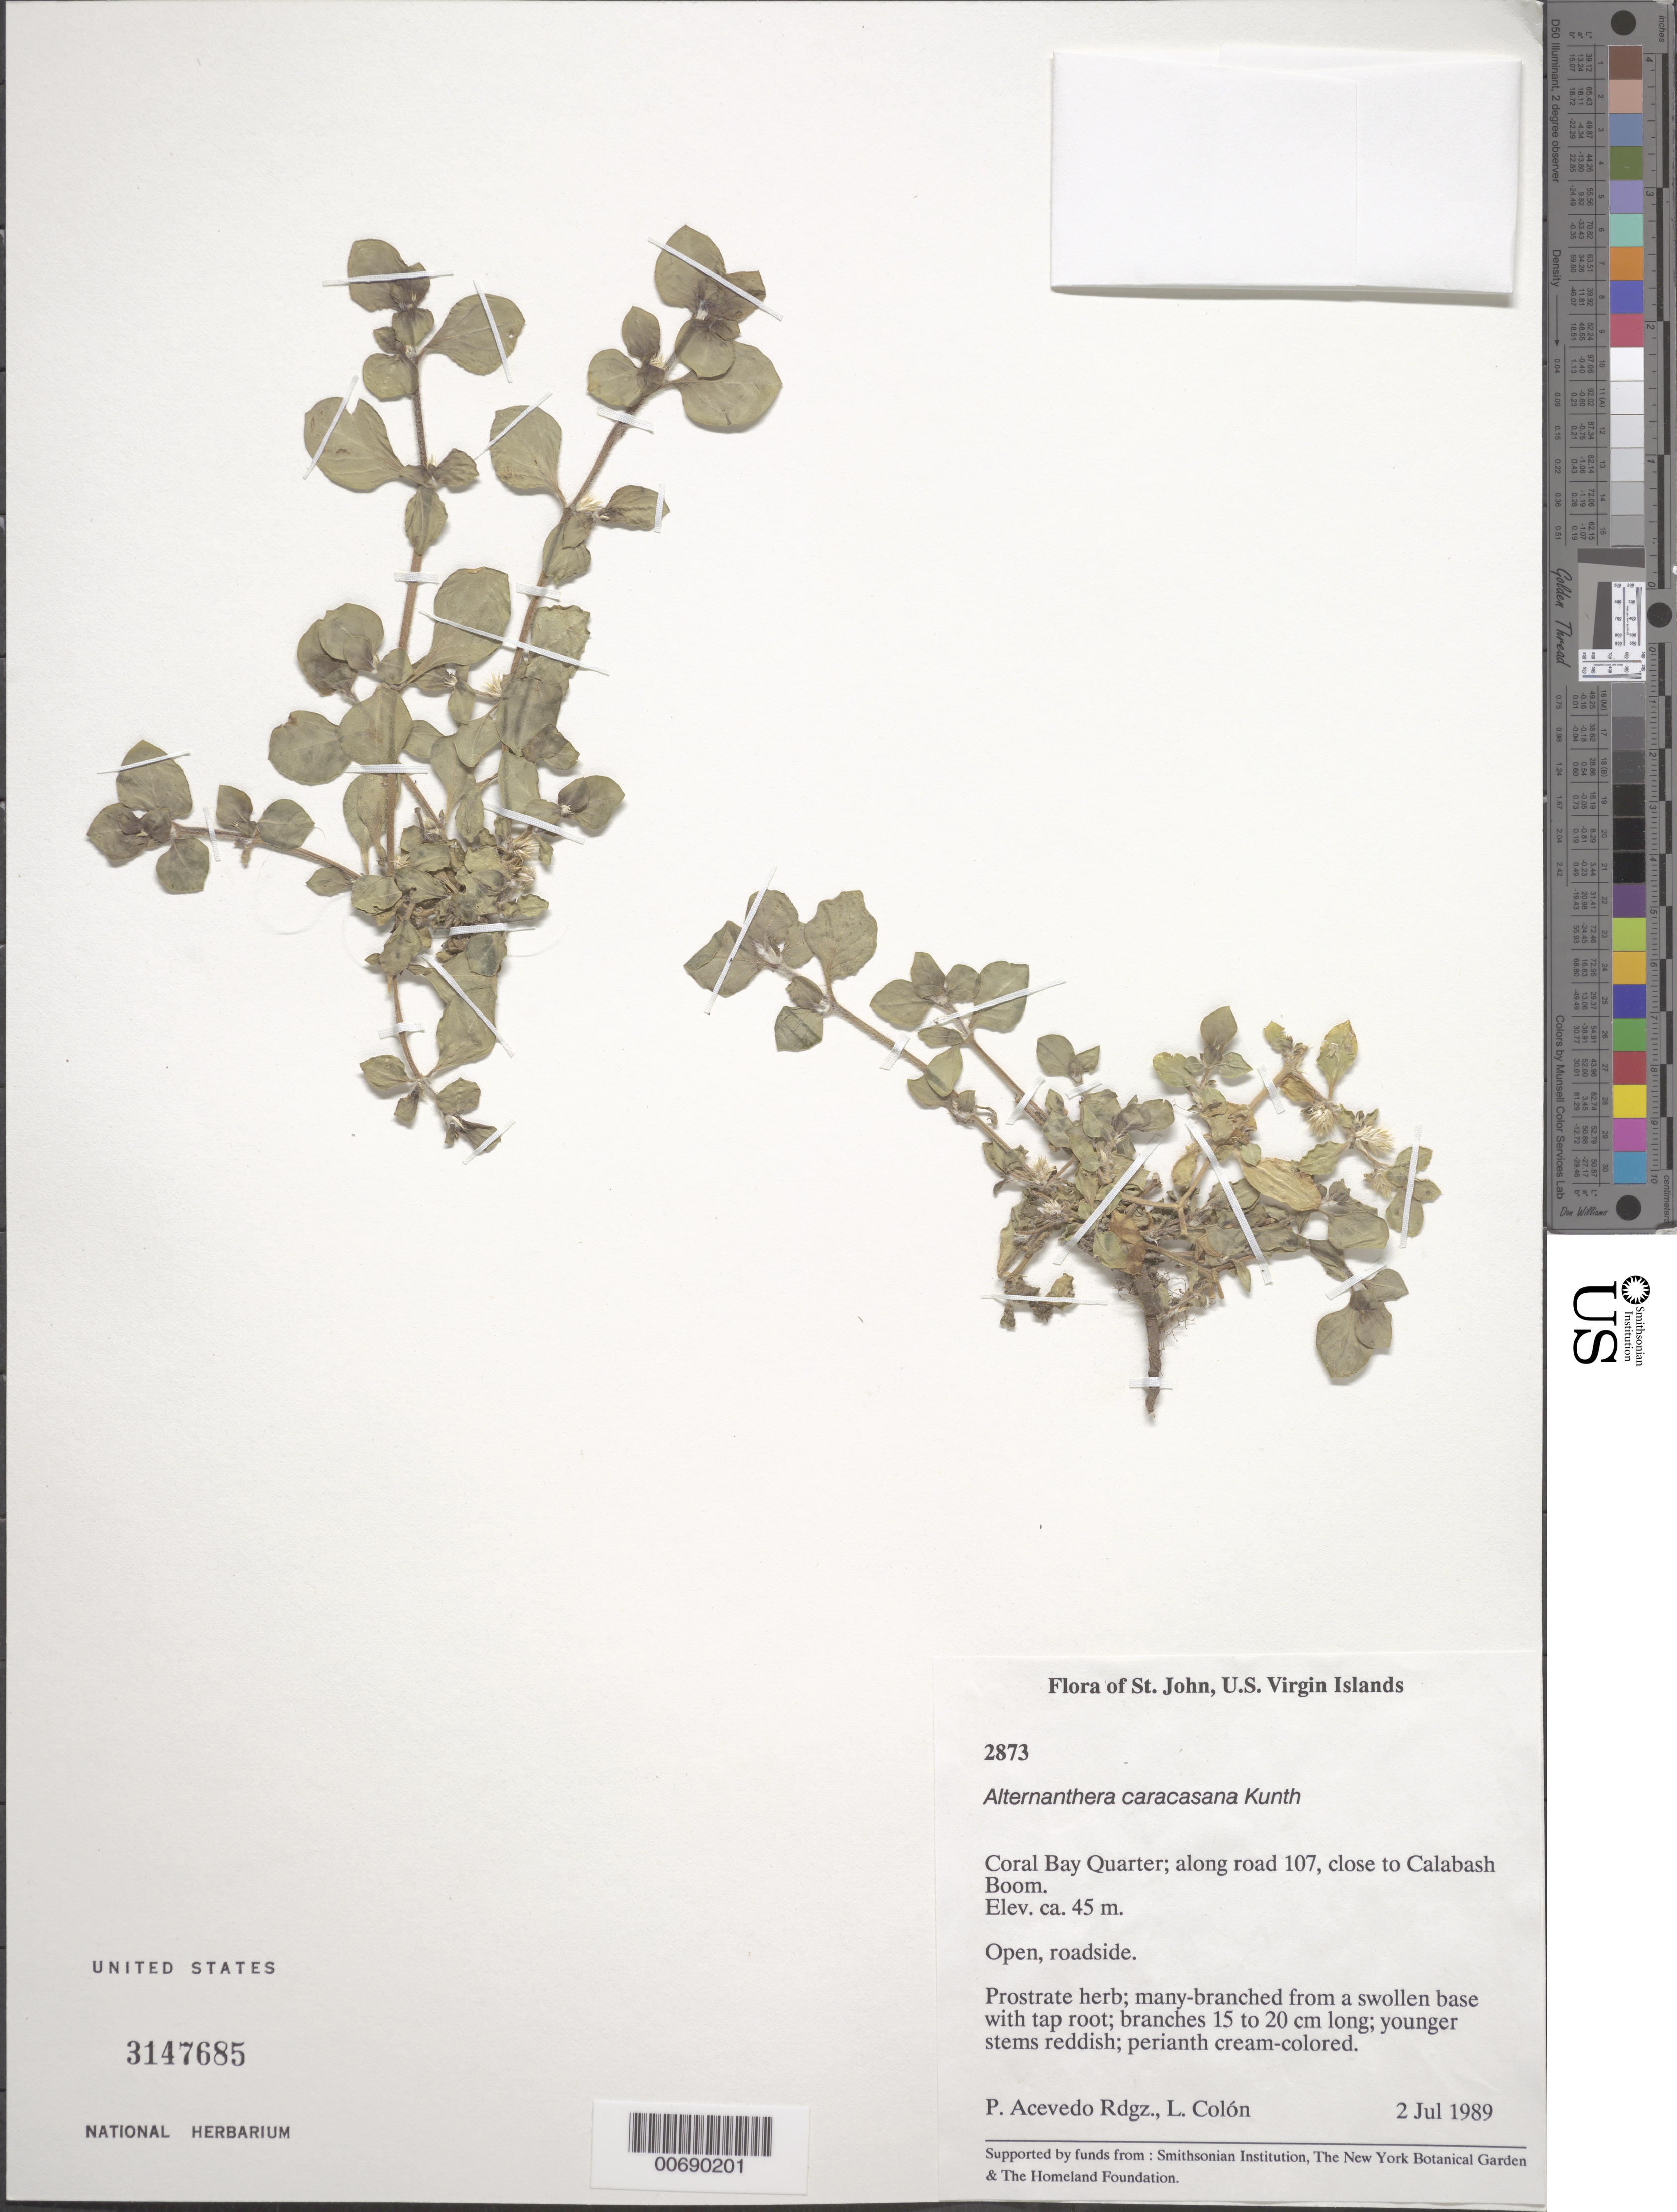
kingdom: Plantae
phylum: Tracheophyta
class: Magnoliopsida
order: Caryophyllales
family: Amaranthaceae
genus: Alternanthera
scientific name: Alternanthera caracasana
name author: Kunth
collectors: P. Acevedo-Rodr. & L. Colon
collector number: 2873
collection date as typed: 04 Jul 1989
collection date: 1989-07-04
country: U.S. Virgin Islands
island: St. John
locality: Coral Bay Quarter; along Road 107 by Calabash Boom.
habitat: In open roadside.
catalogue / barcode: US 3147685